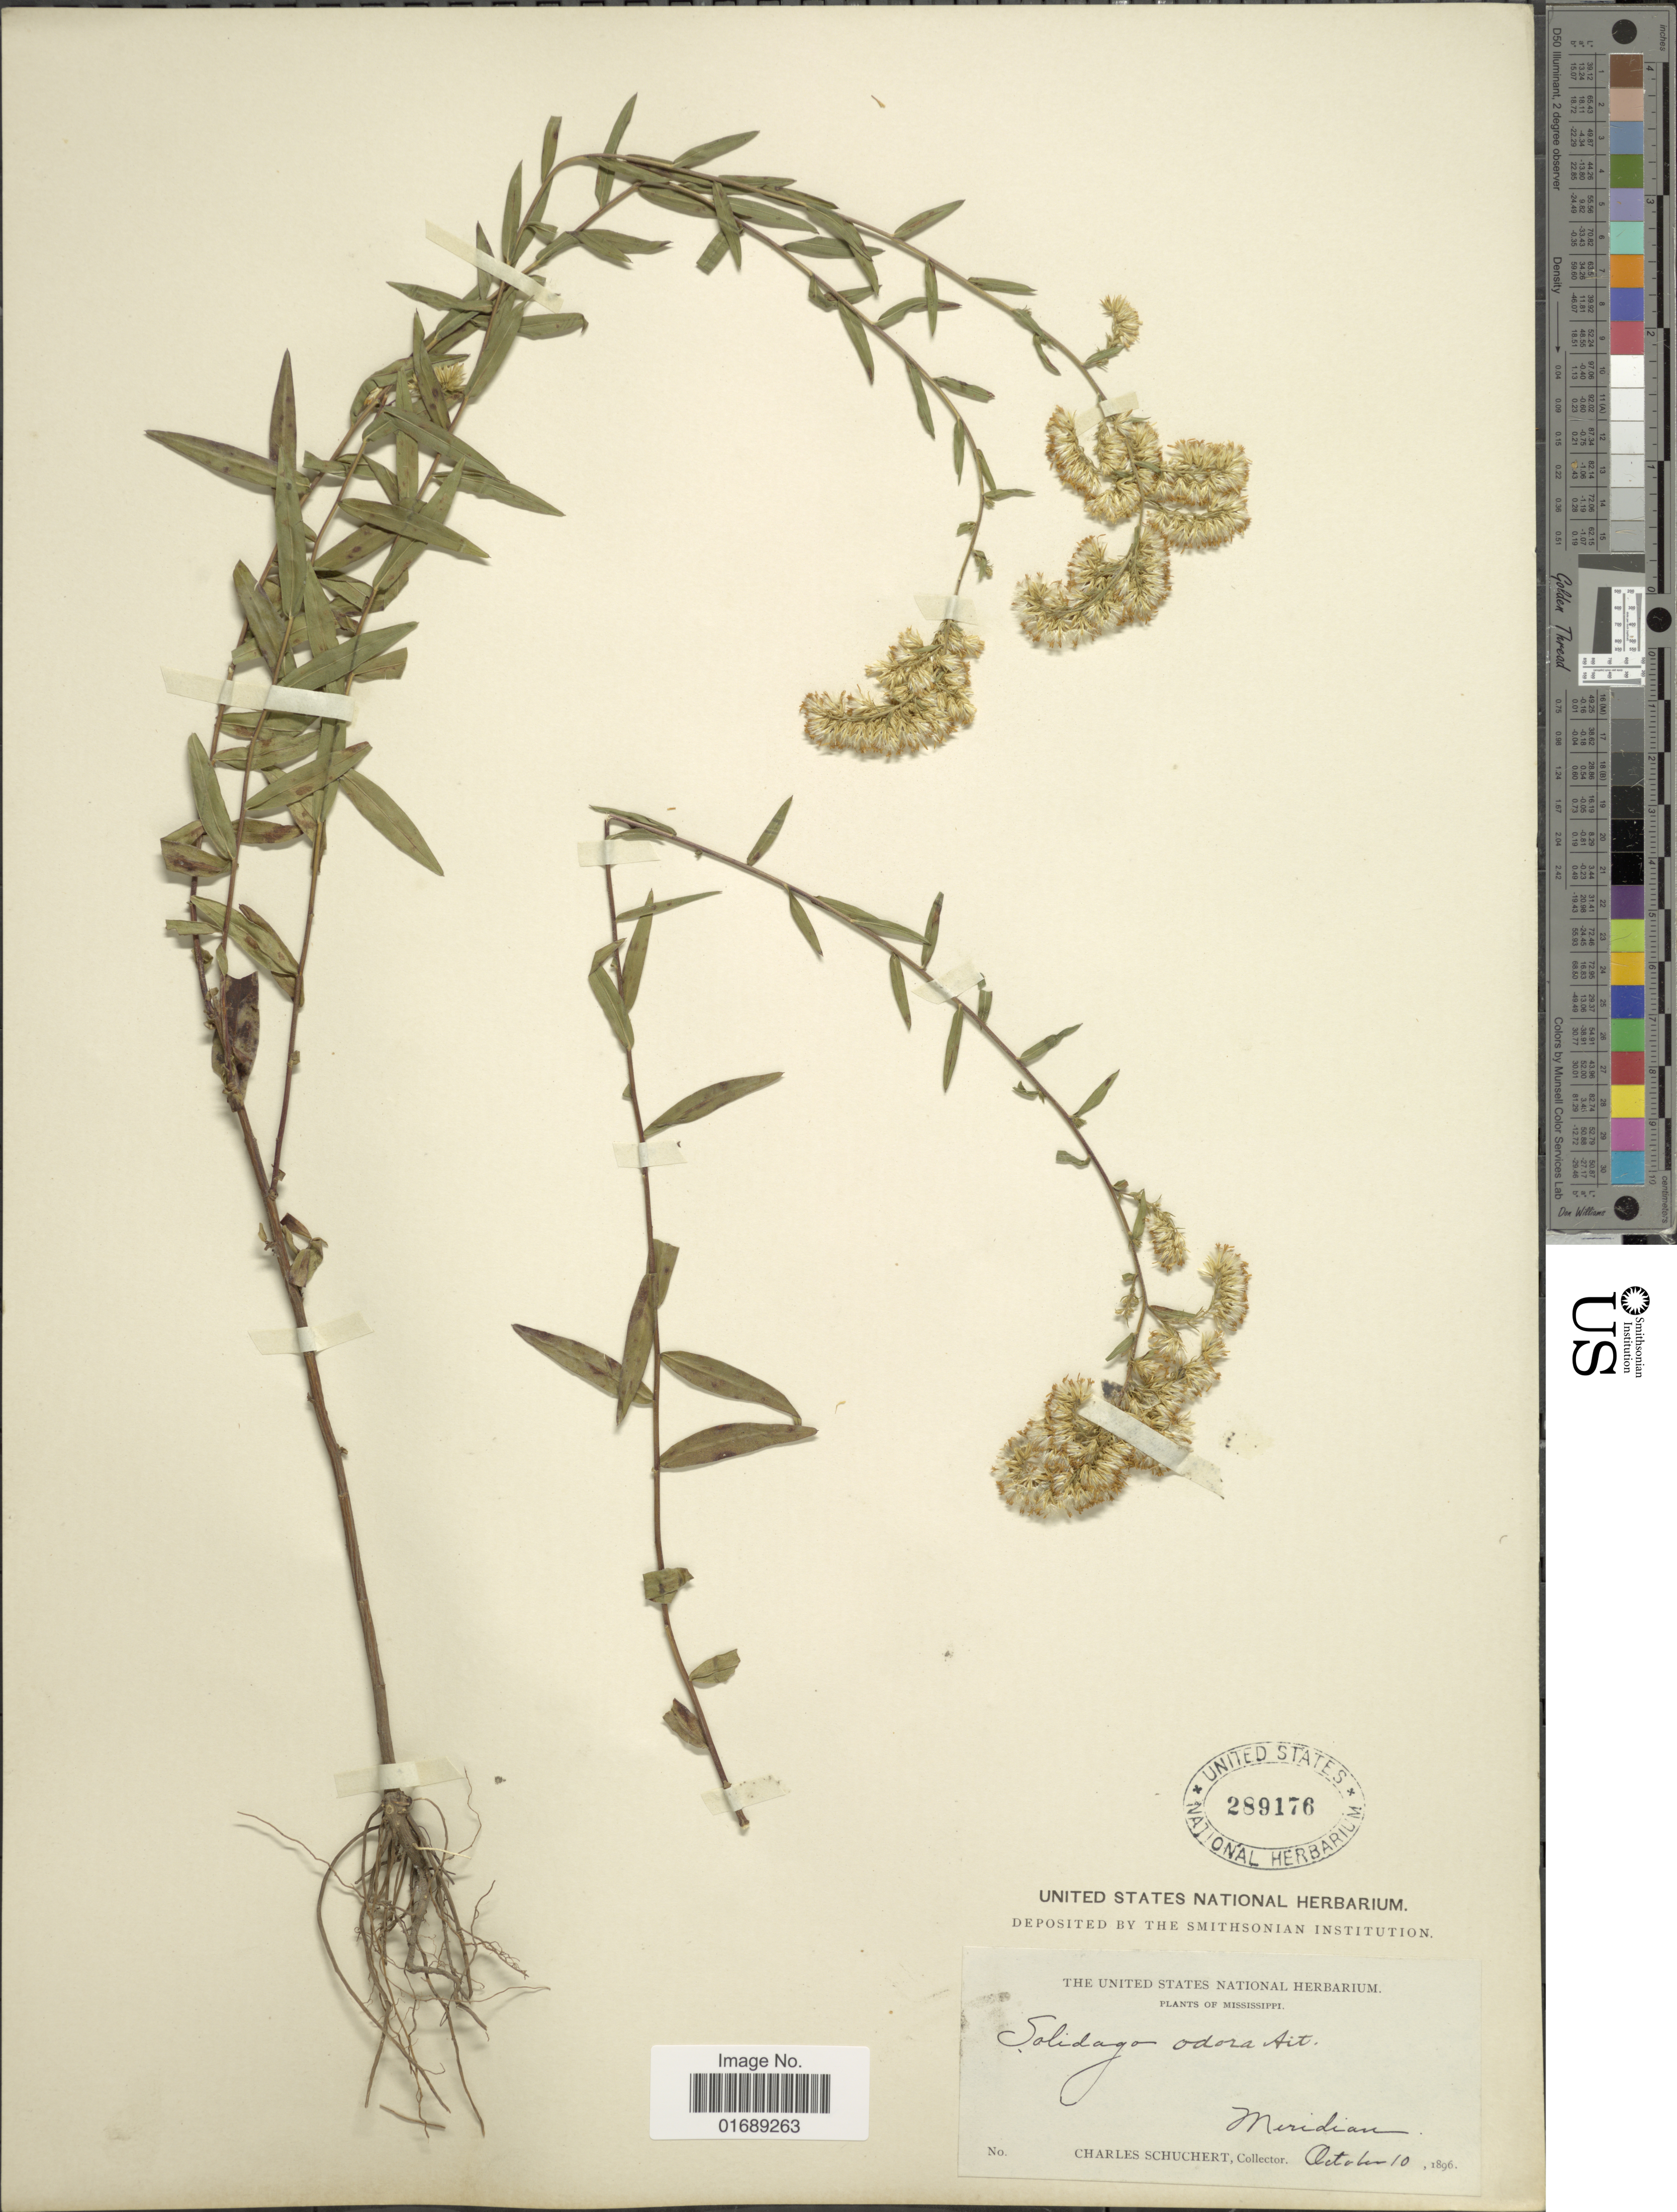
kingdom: Plantae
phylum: Tracheophyta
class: Magnoliopsida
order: Asterales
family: Asteraceae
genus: Solidago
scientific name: Solidago odora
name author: Aiton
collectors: C. Schuchert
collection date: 1896-10-10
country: United States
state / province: Mississippi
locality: Meridian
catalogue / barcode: US 289176